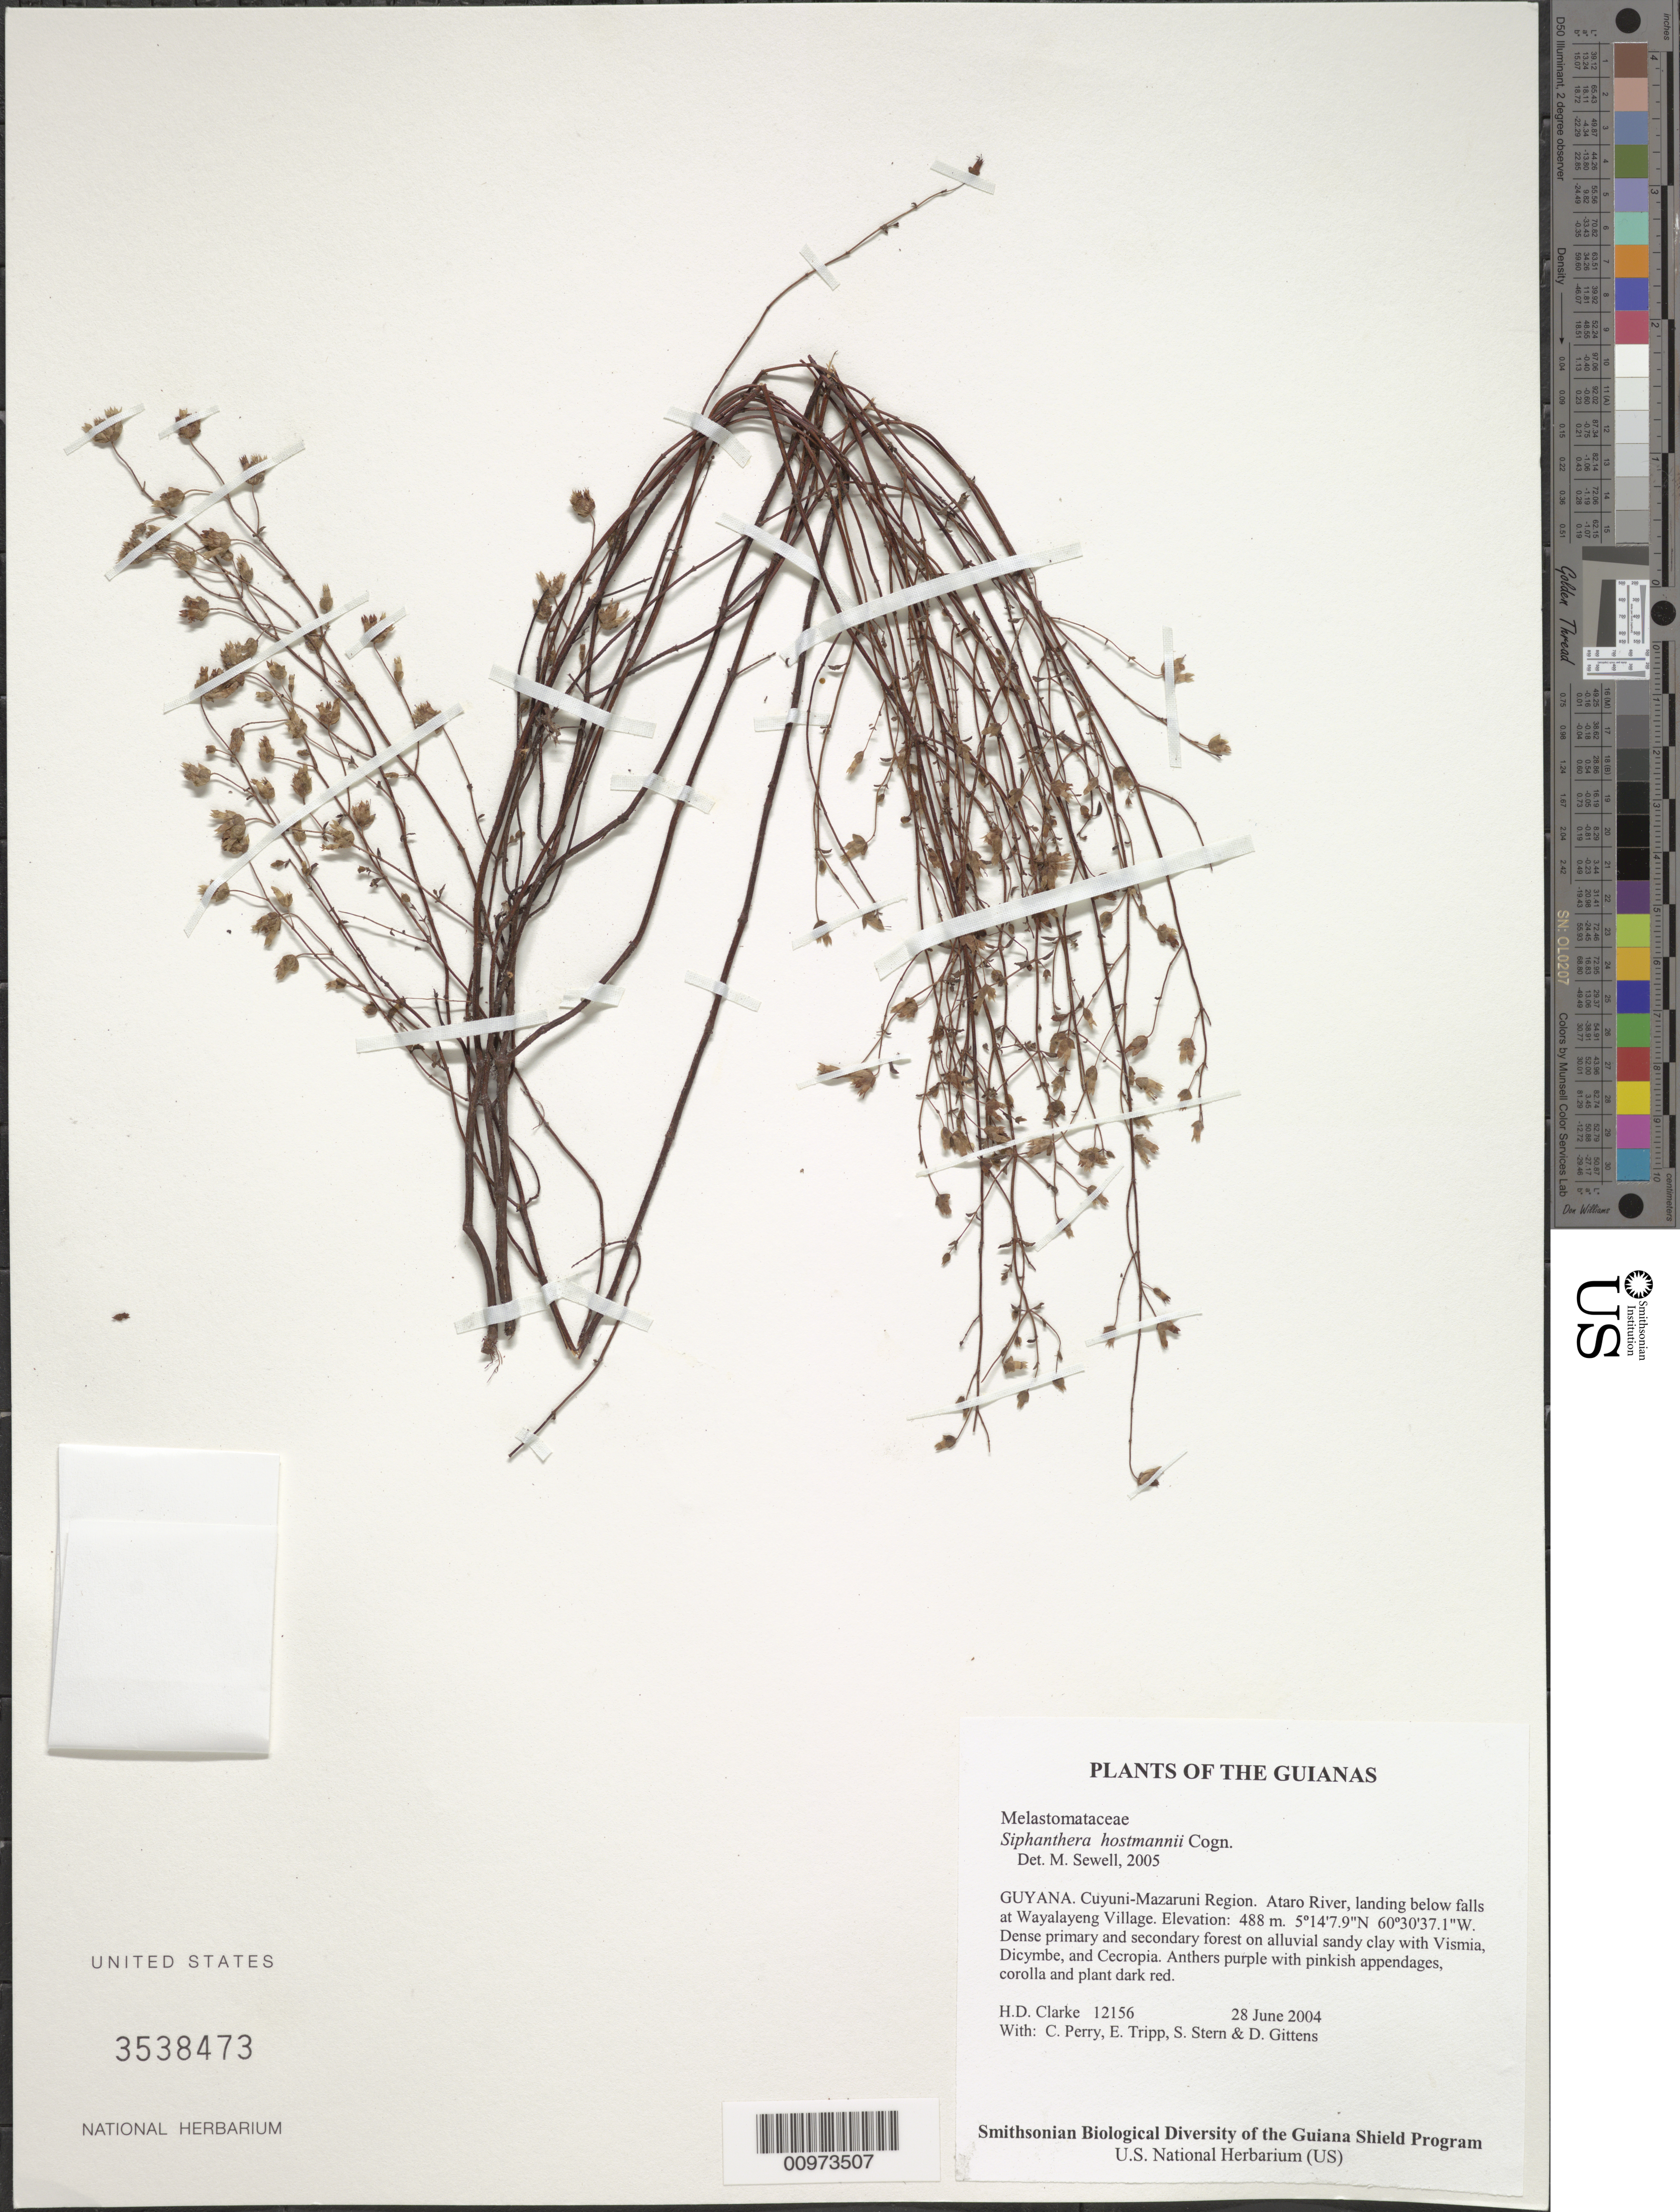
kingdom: Plantae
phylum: Tracheophyta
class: Magnoliopsida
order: Myrtales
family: Melastomataceae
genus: Siphanthera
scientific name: Siphanthera hostmannii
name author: Cogn.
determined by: Liesner, R. L.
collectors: H. D. Clarke, C. Perry, E. Tripp, S. R. Stern & D. Gittens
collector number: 12156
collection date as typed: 28 June 2004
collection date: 2004-06-28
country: Guyana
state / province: Cuyuni-Mazaruni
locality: Ataro River, landing below falls at Wayalayeng Village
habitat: Dense primary and secondary forest on alluvial sandy clay with Vismia, Dicymbe, and Cecropia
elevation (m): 488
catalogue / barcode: US 3538473